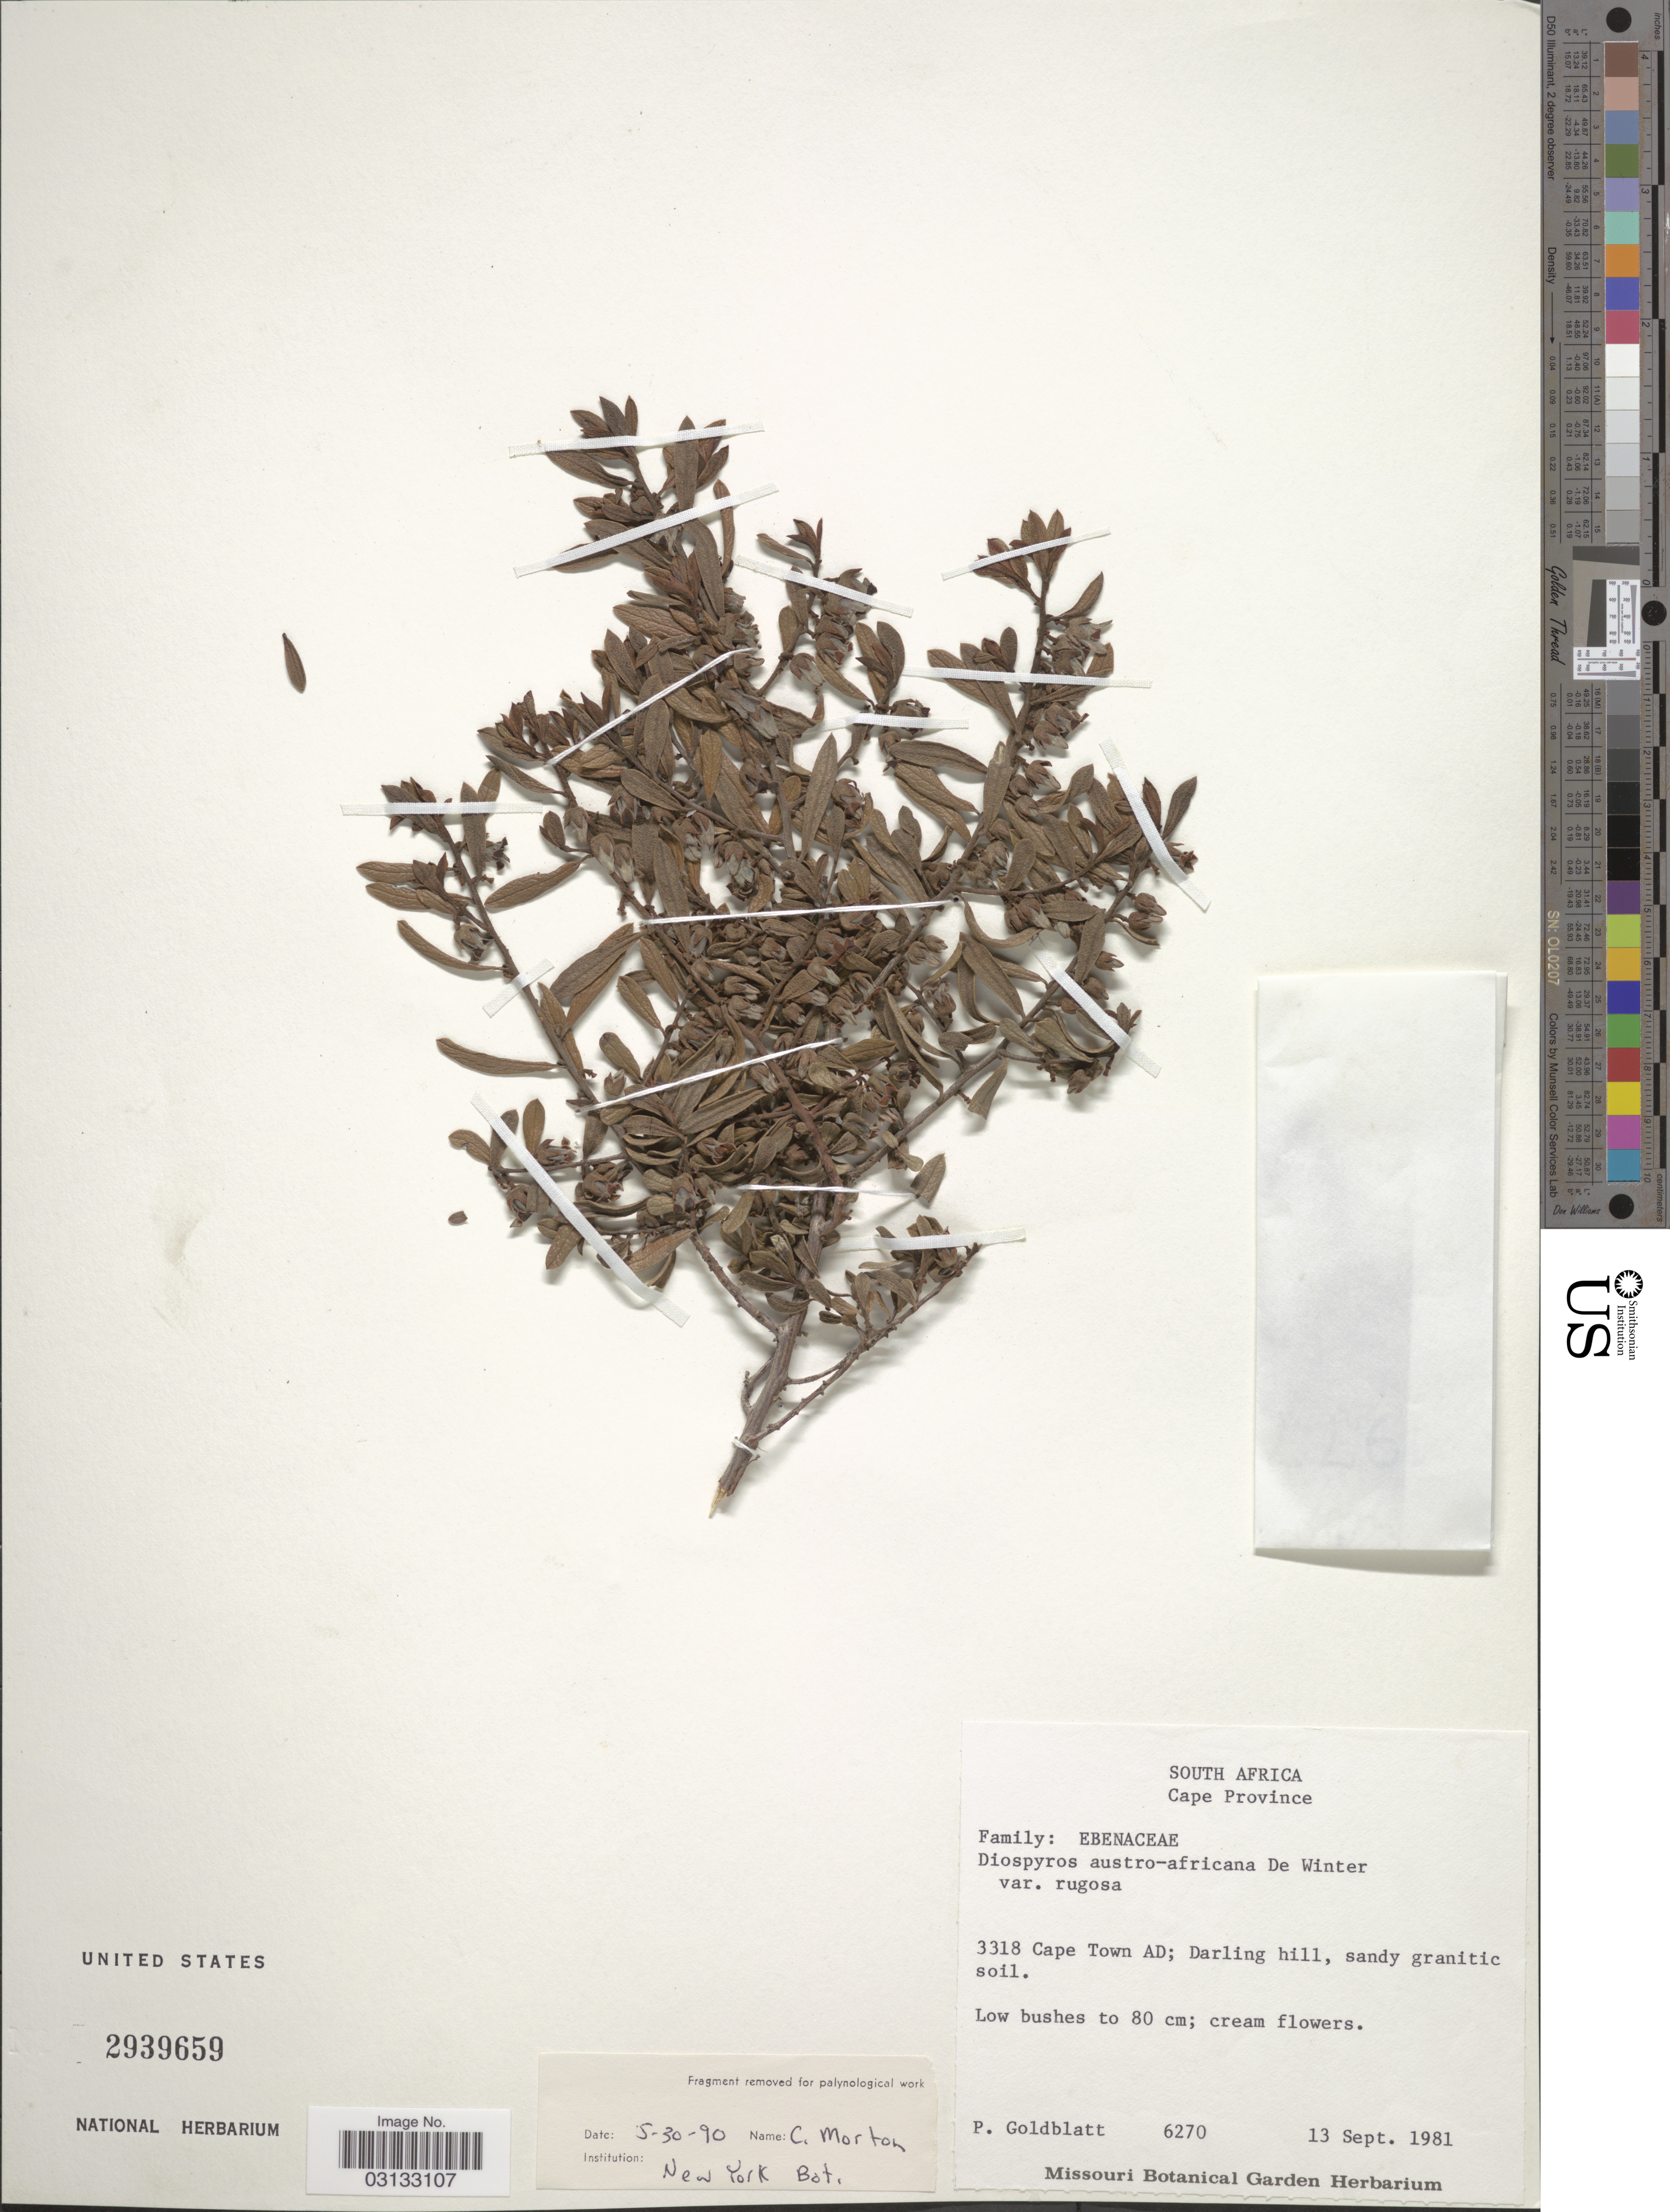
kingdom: Plantae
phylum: Tracheophyta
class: Magnoliopsida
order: Ericales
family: Ebenaceae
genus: Diospyros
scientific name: Diospyros austroafricana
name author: De Winter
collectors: P. Goldblatt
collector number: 6270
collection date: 1981-09-13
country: South Africa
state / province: Western Cape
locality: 3318 Cape Town AD; Darling hill.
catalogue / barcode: US 2939659